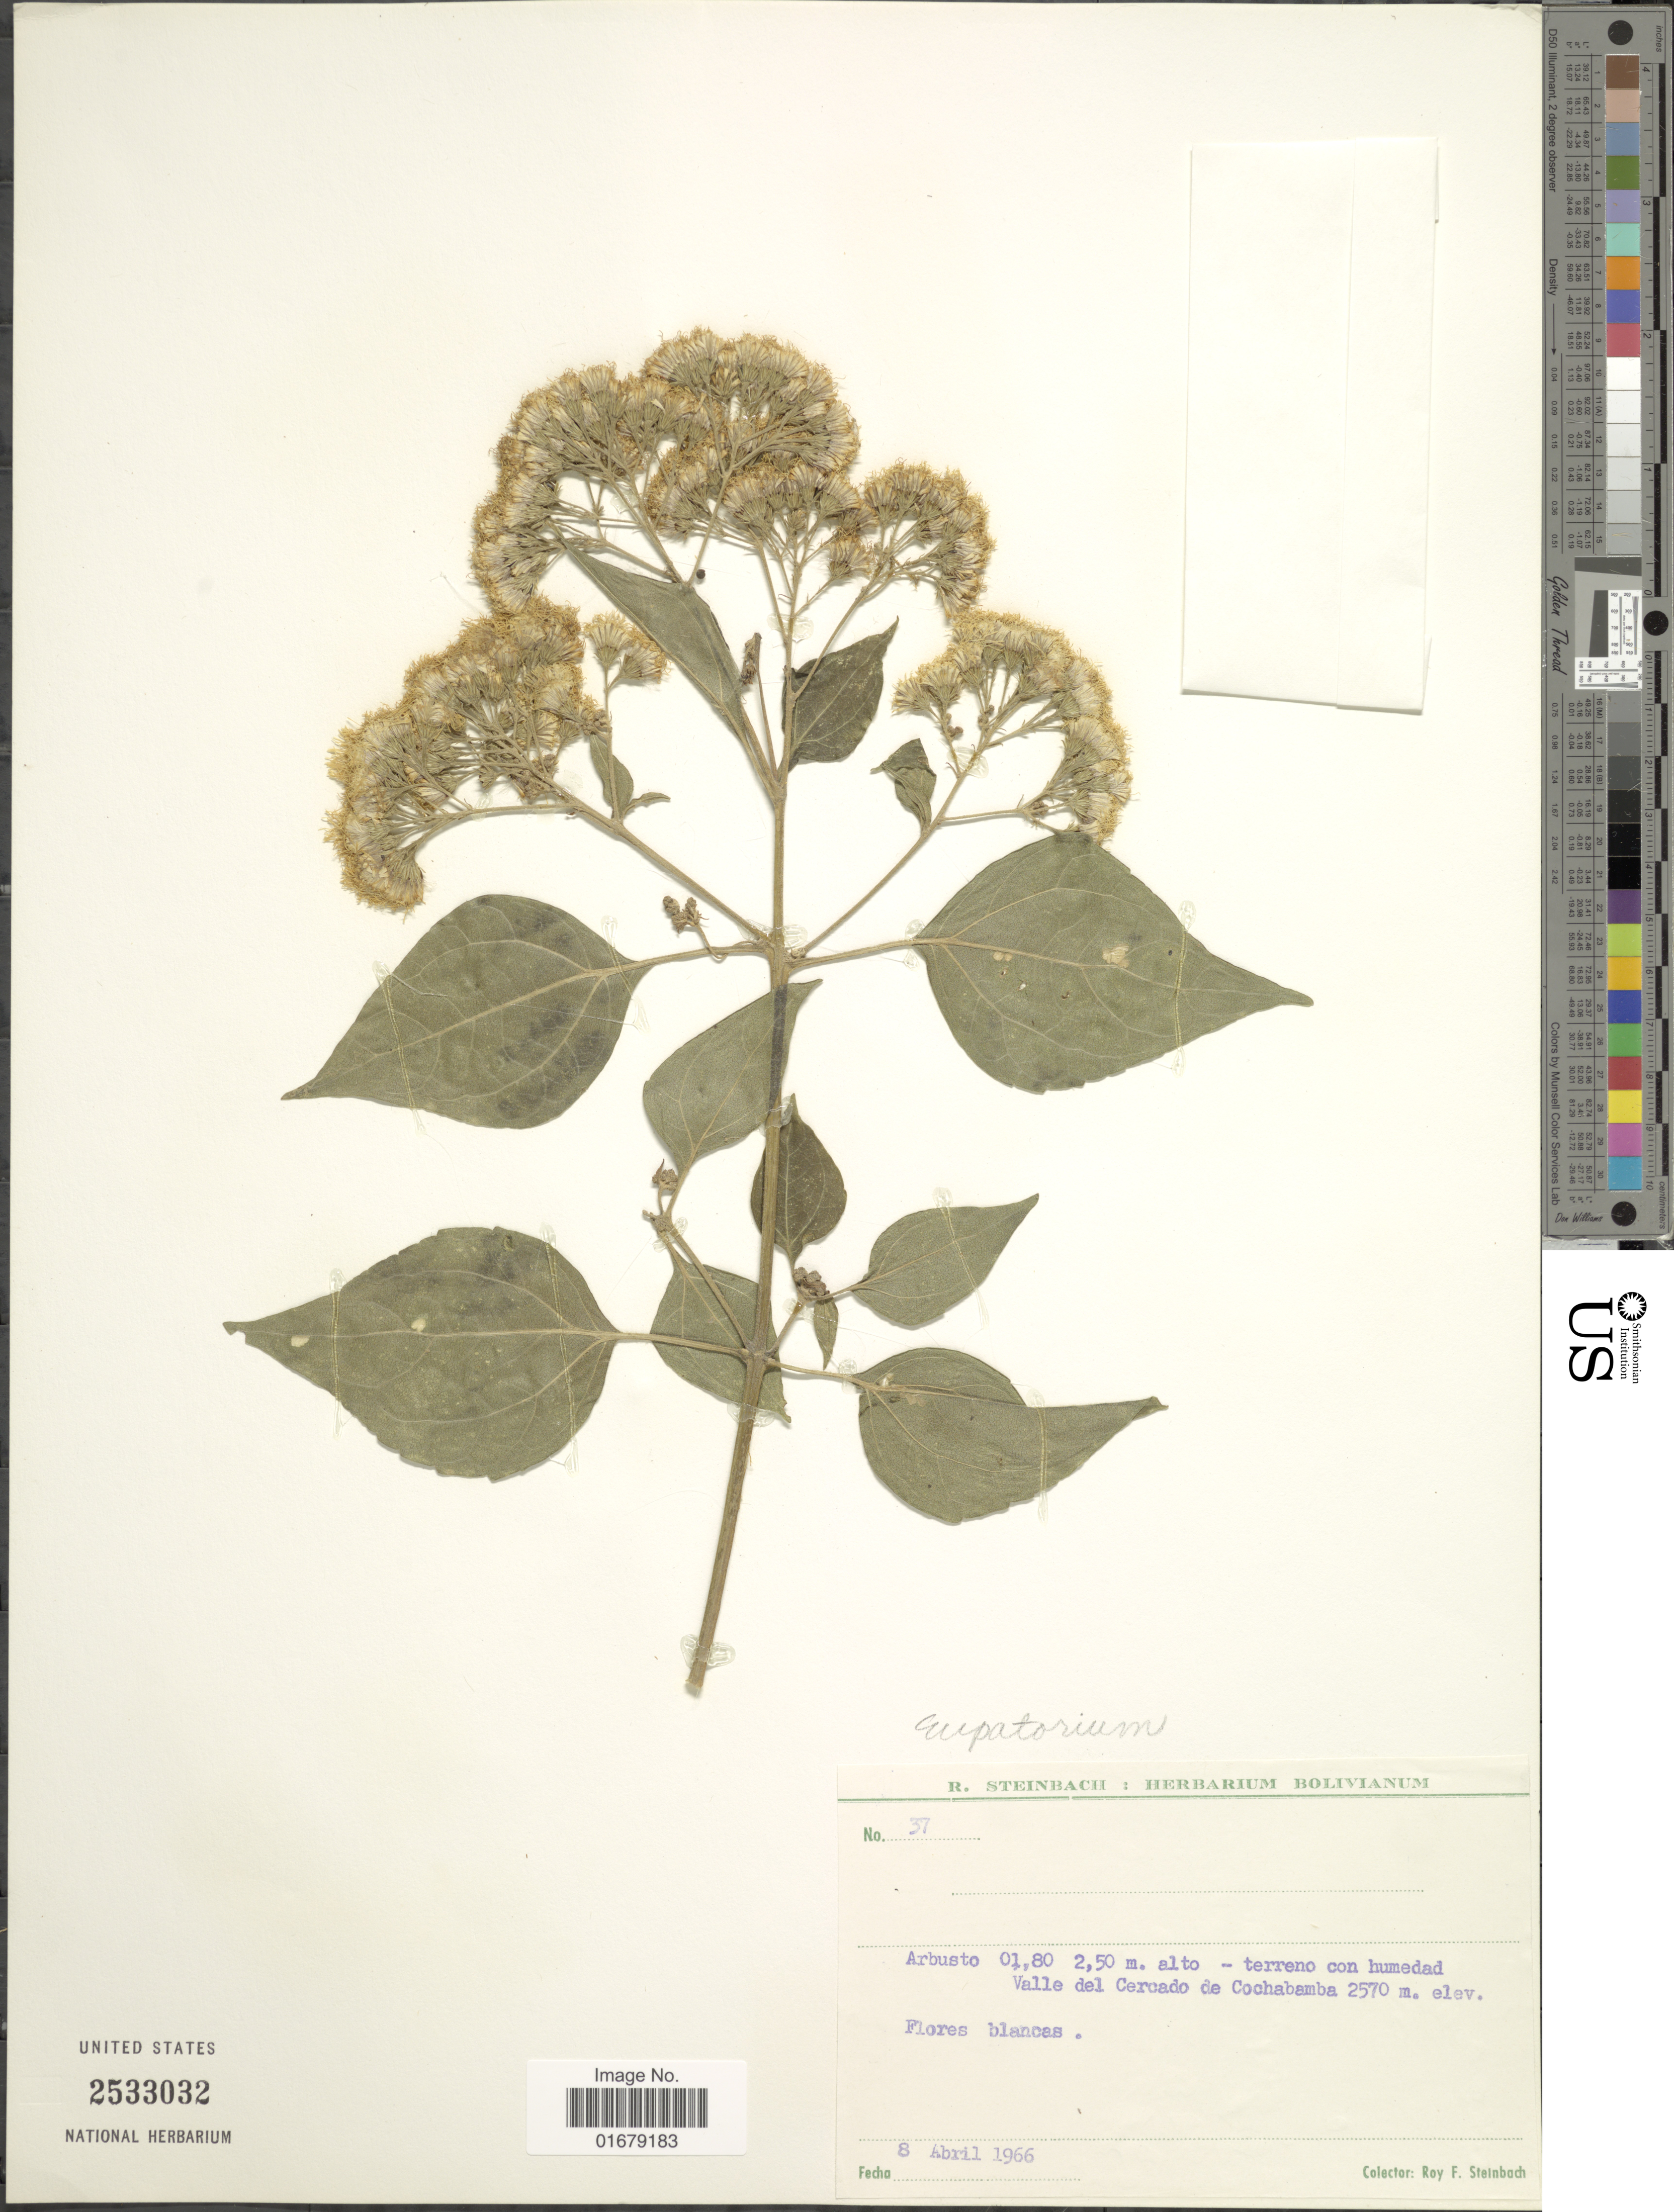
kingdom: Plantae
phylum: Tracheophyta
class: Magnoliopsida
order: Asterales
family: Asteraceae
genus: Kaunia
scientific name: Kaunia longipetiolata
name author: (Sch. Bip. ex Rusby) R.M. King & H. Rob.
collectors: R. F. Steinbach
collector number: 37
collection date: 1966-04-08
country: Bolivia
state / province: Cochabamba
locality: Valle del Cercado de Cochabamba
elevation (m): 2570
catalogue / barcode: US 2533032